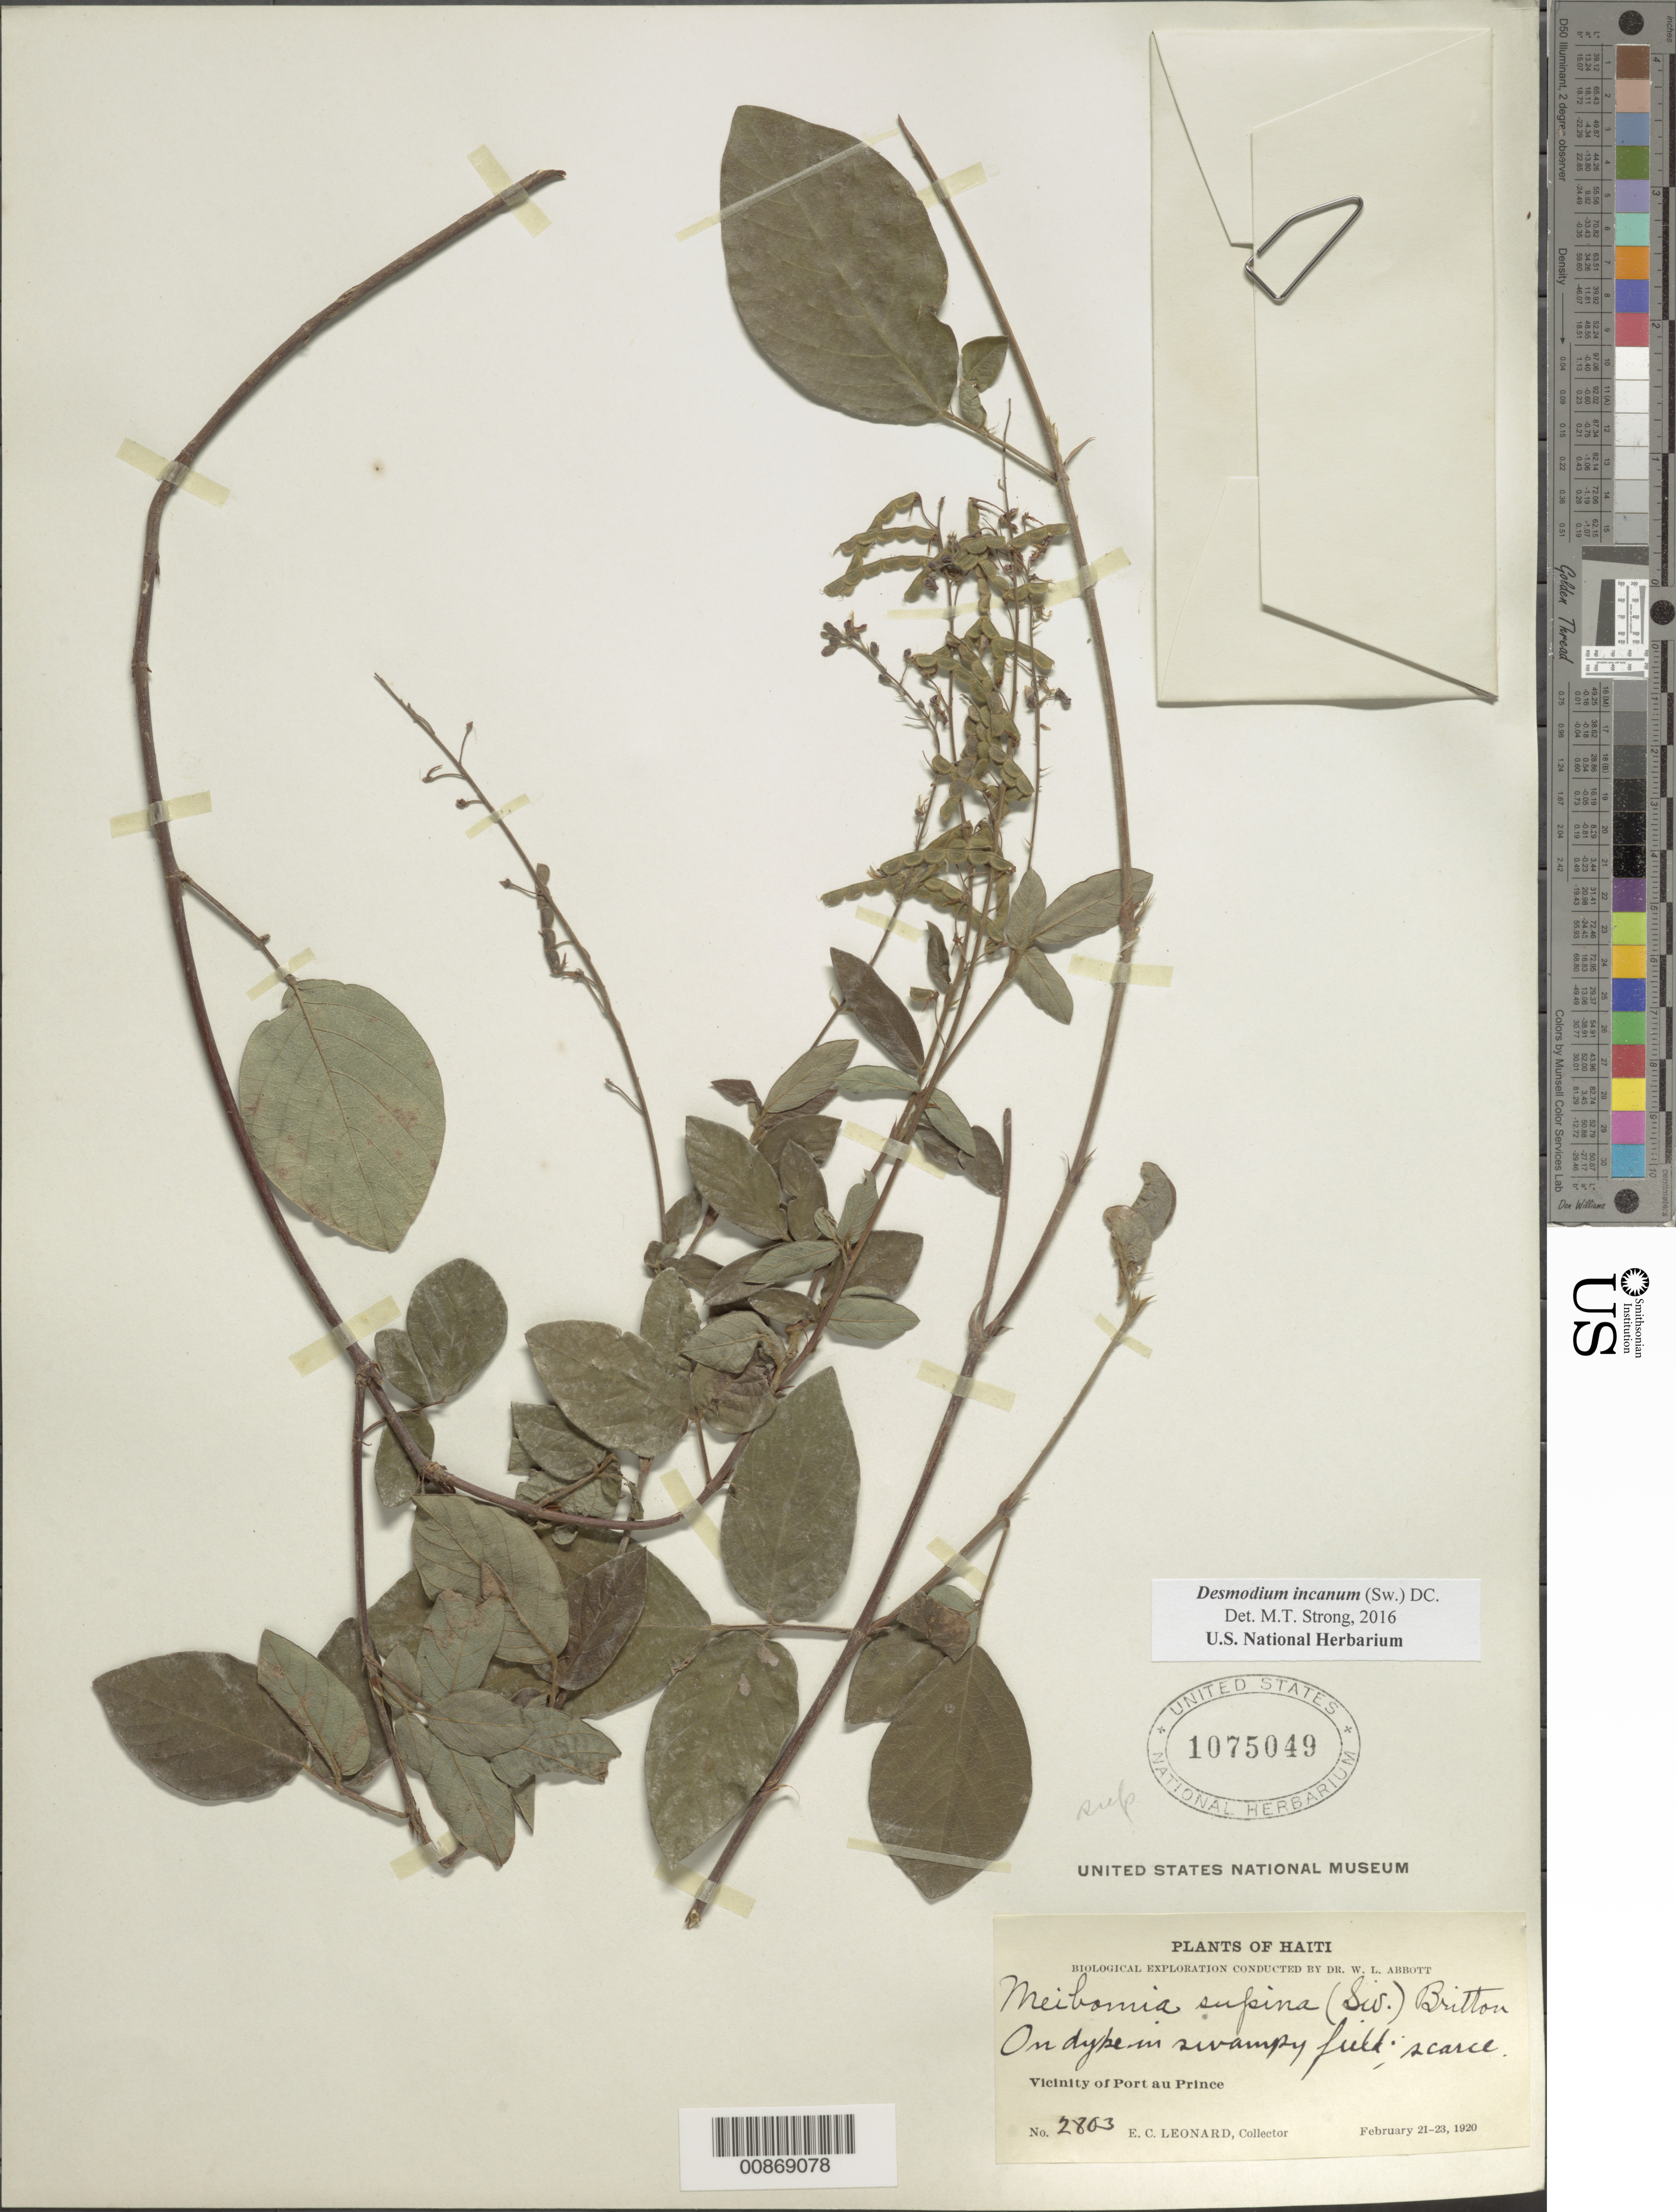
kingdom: Plantae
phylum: Tracheophyta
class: Magnoliopsida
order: Fabales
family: Fabaceae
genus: Desmodium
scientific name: Desmodium incanum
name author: (Sw.) DC.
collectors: E. C. Leonard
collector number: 2803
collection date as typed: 21 Feb 1920 to 23 Feb 1920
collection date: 1920-02-21/1920-02-23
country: Haiti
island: Hispaniola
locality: Vicinity of Port au Prince.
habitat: On dyke in swampy field.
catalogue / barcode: US 1075049